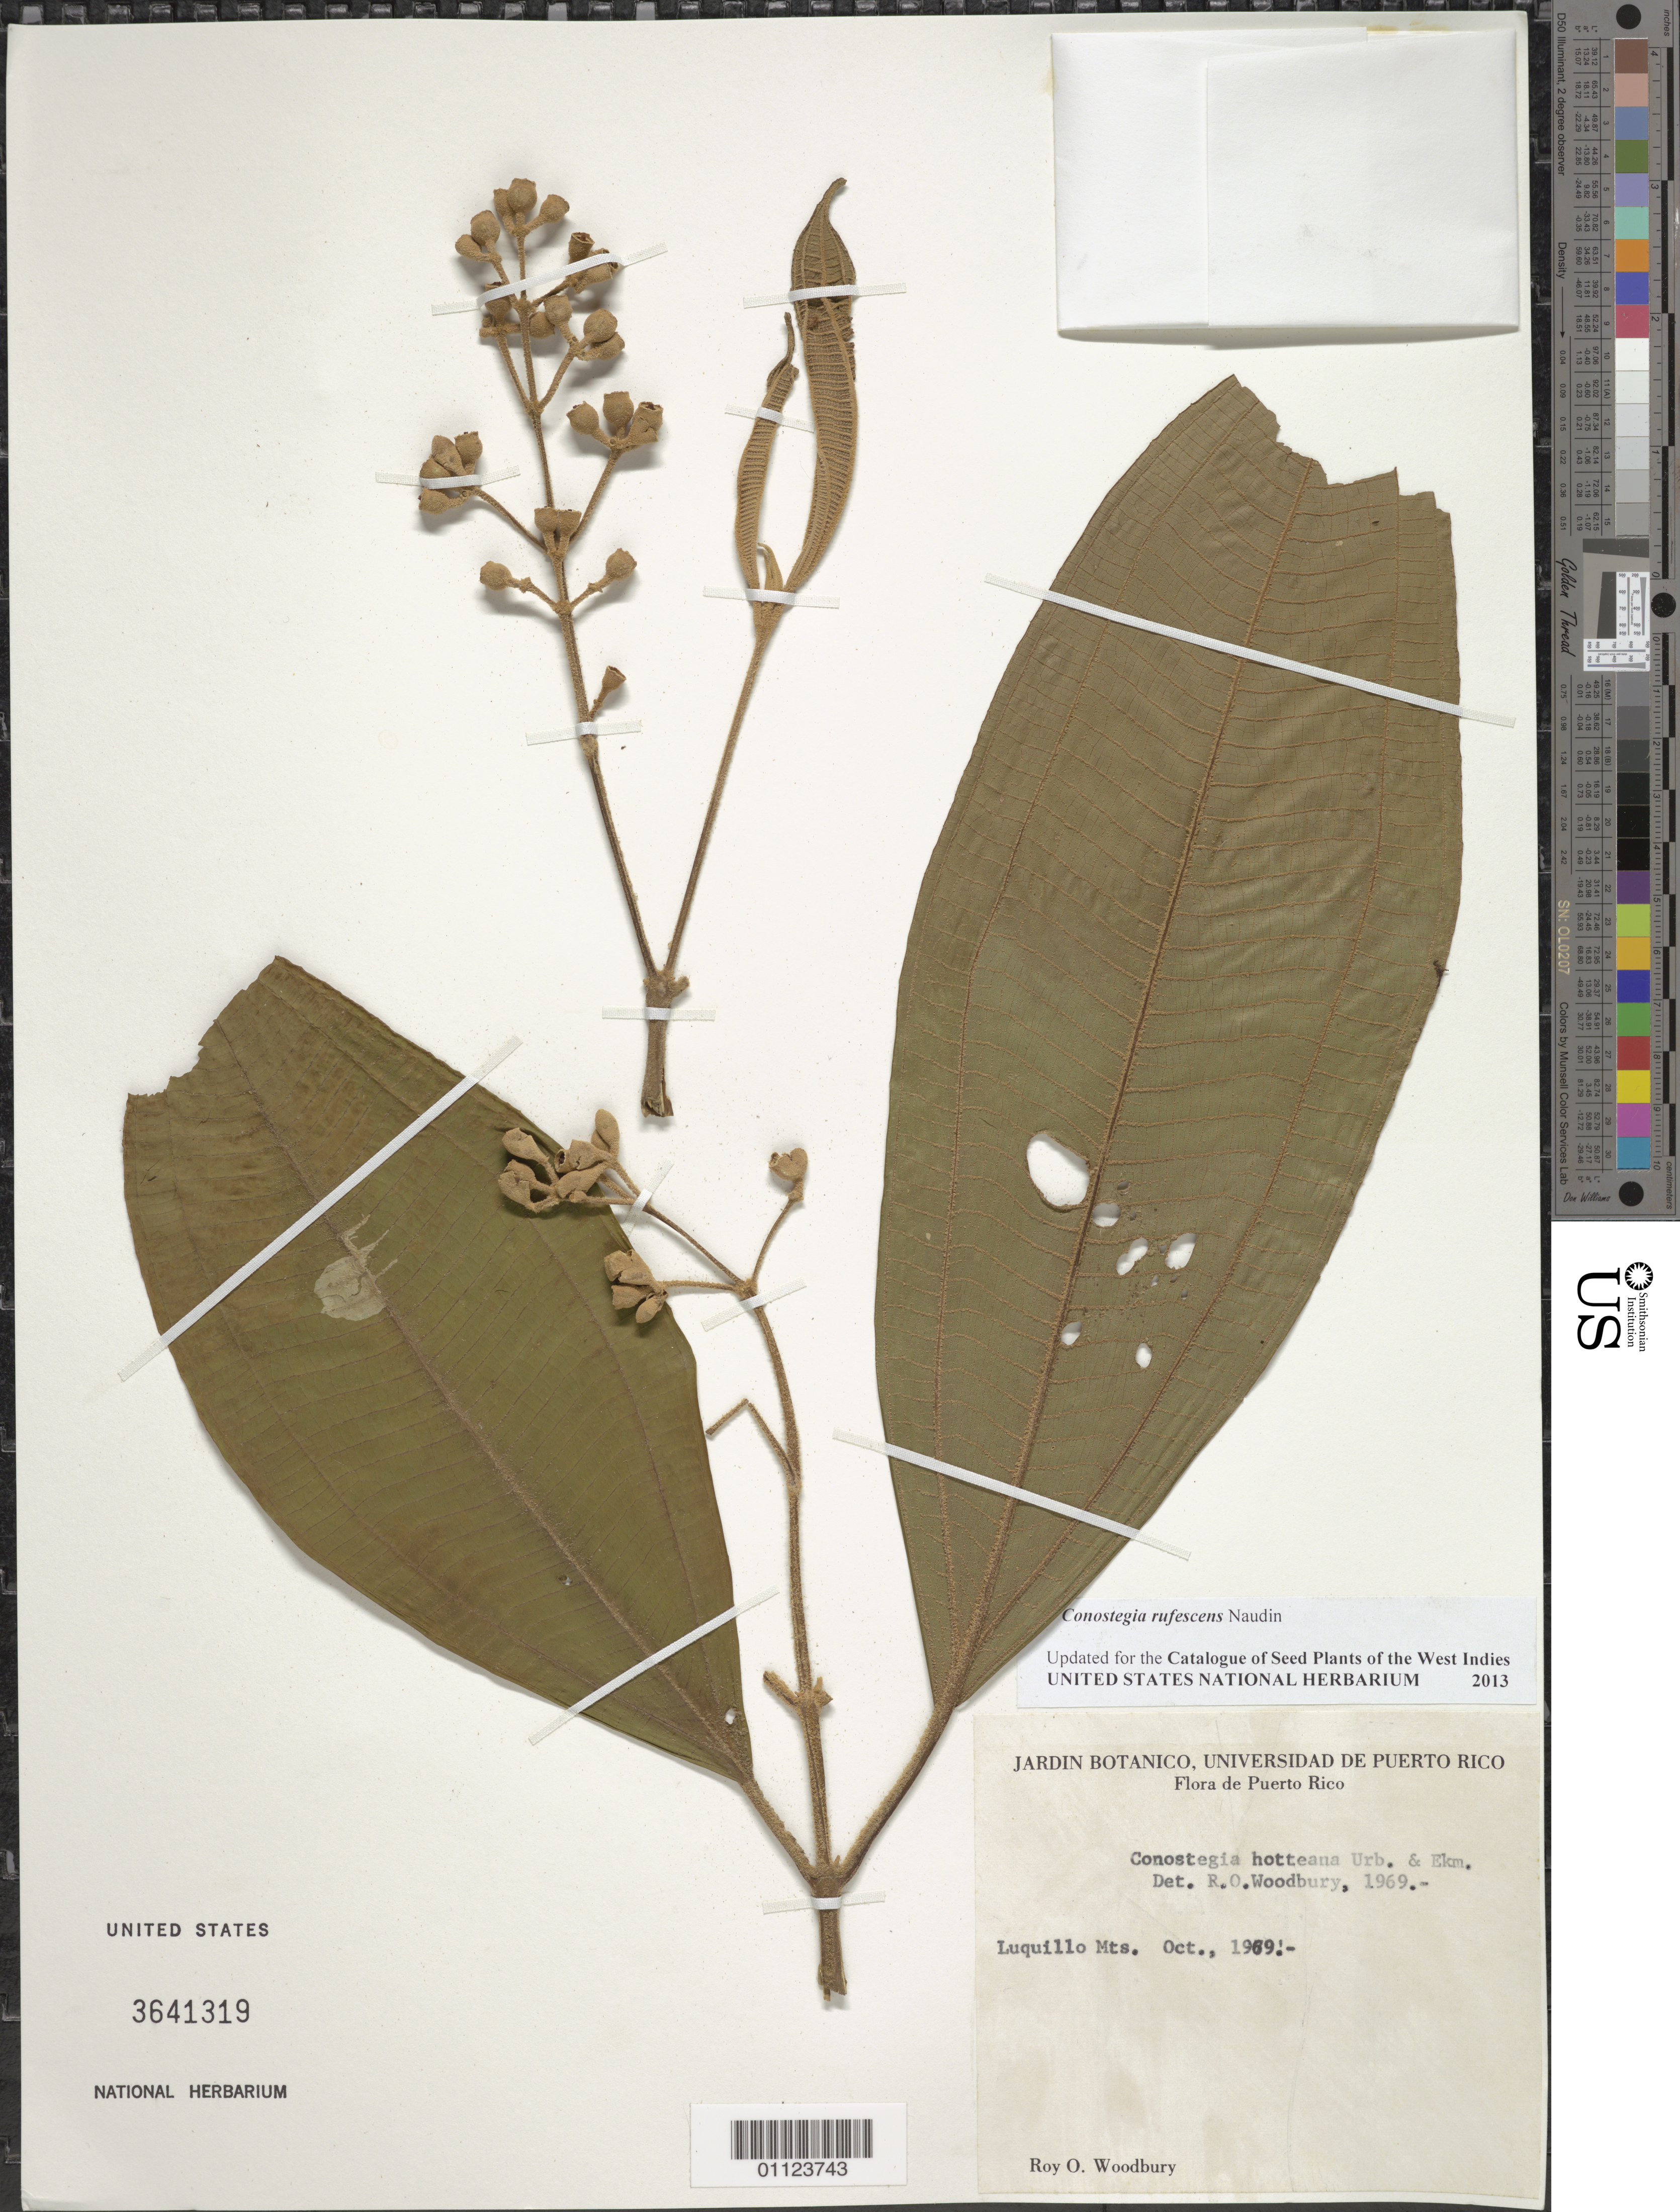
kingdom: Plantae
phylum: Tracheophyta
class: Magnoliopsida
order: Myrtales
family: Melastomataceae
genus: Conostegia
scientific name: Conostegia rufescens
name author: Naudin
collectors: R. O. Woodbury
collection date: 1969-10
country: Puerto Rico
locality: Luquillo Mts.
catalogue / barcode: US 3641319